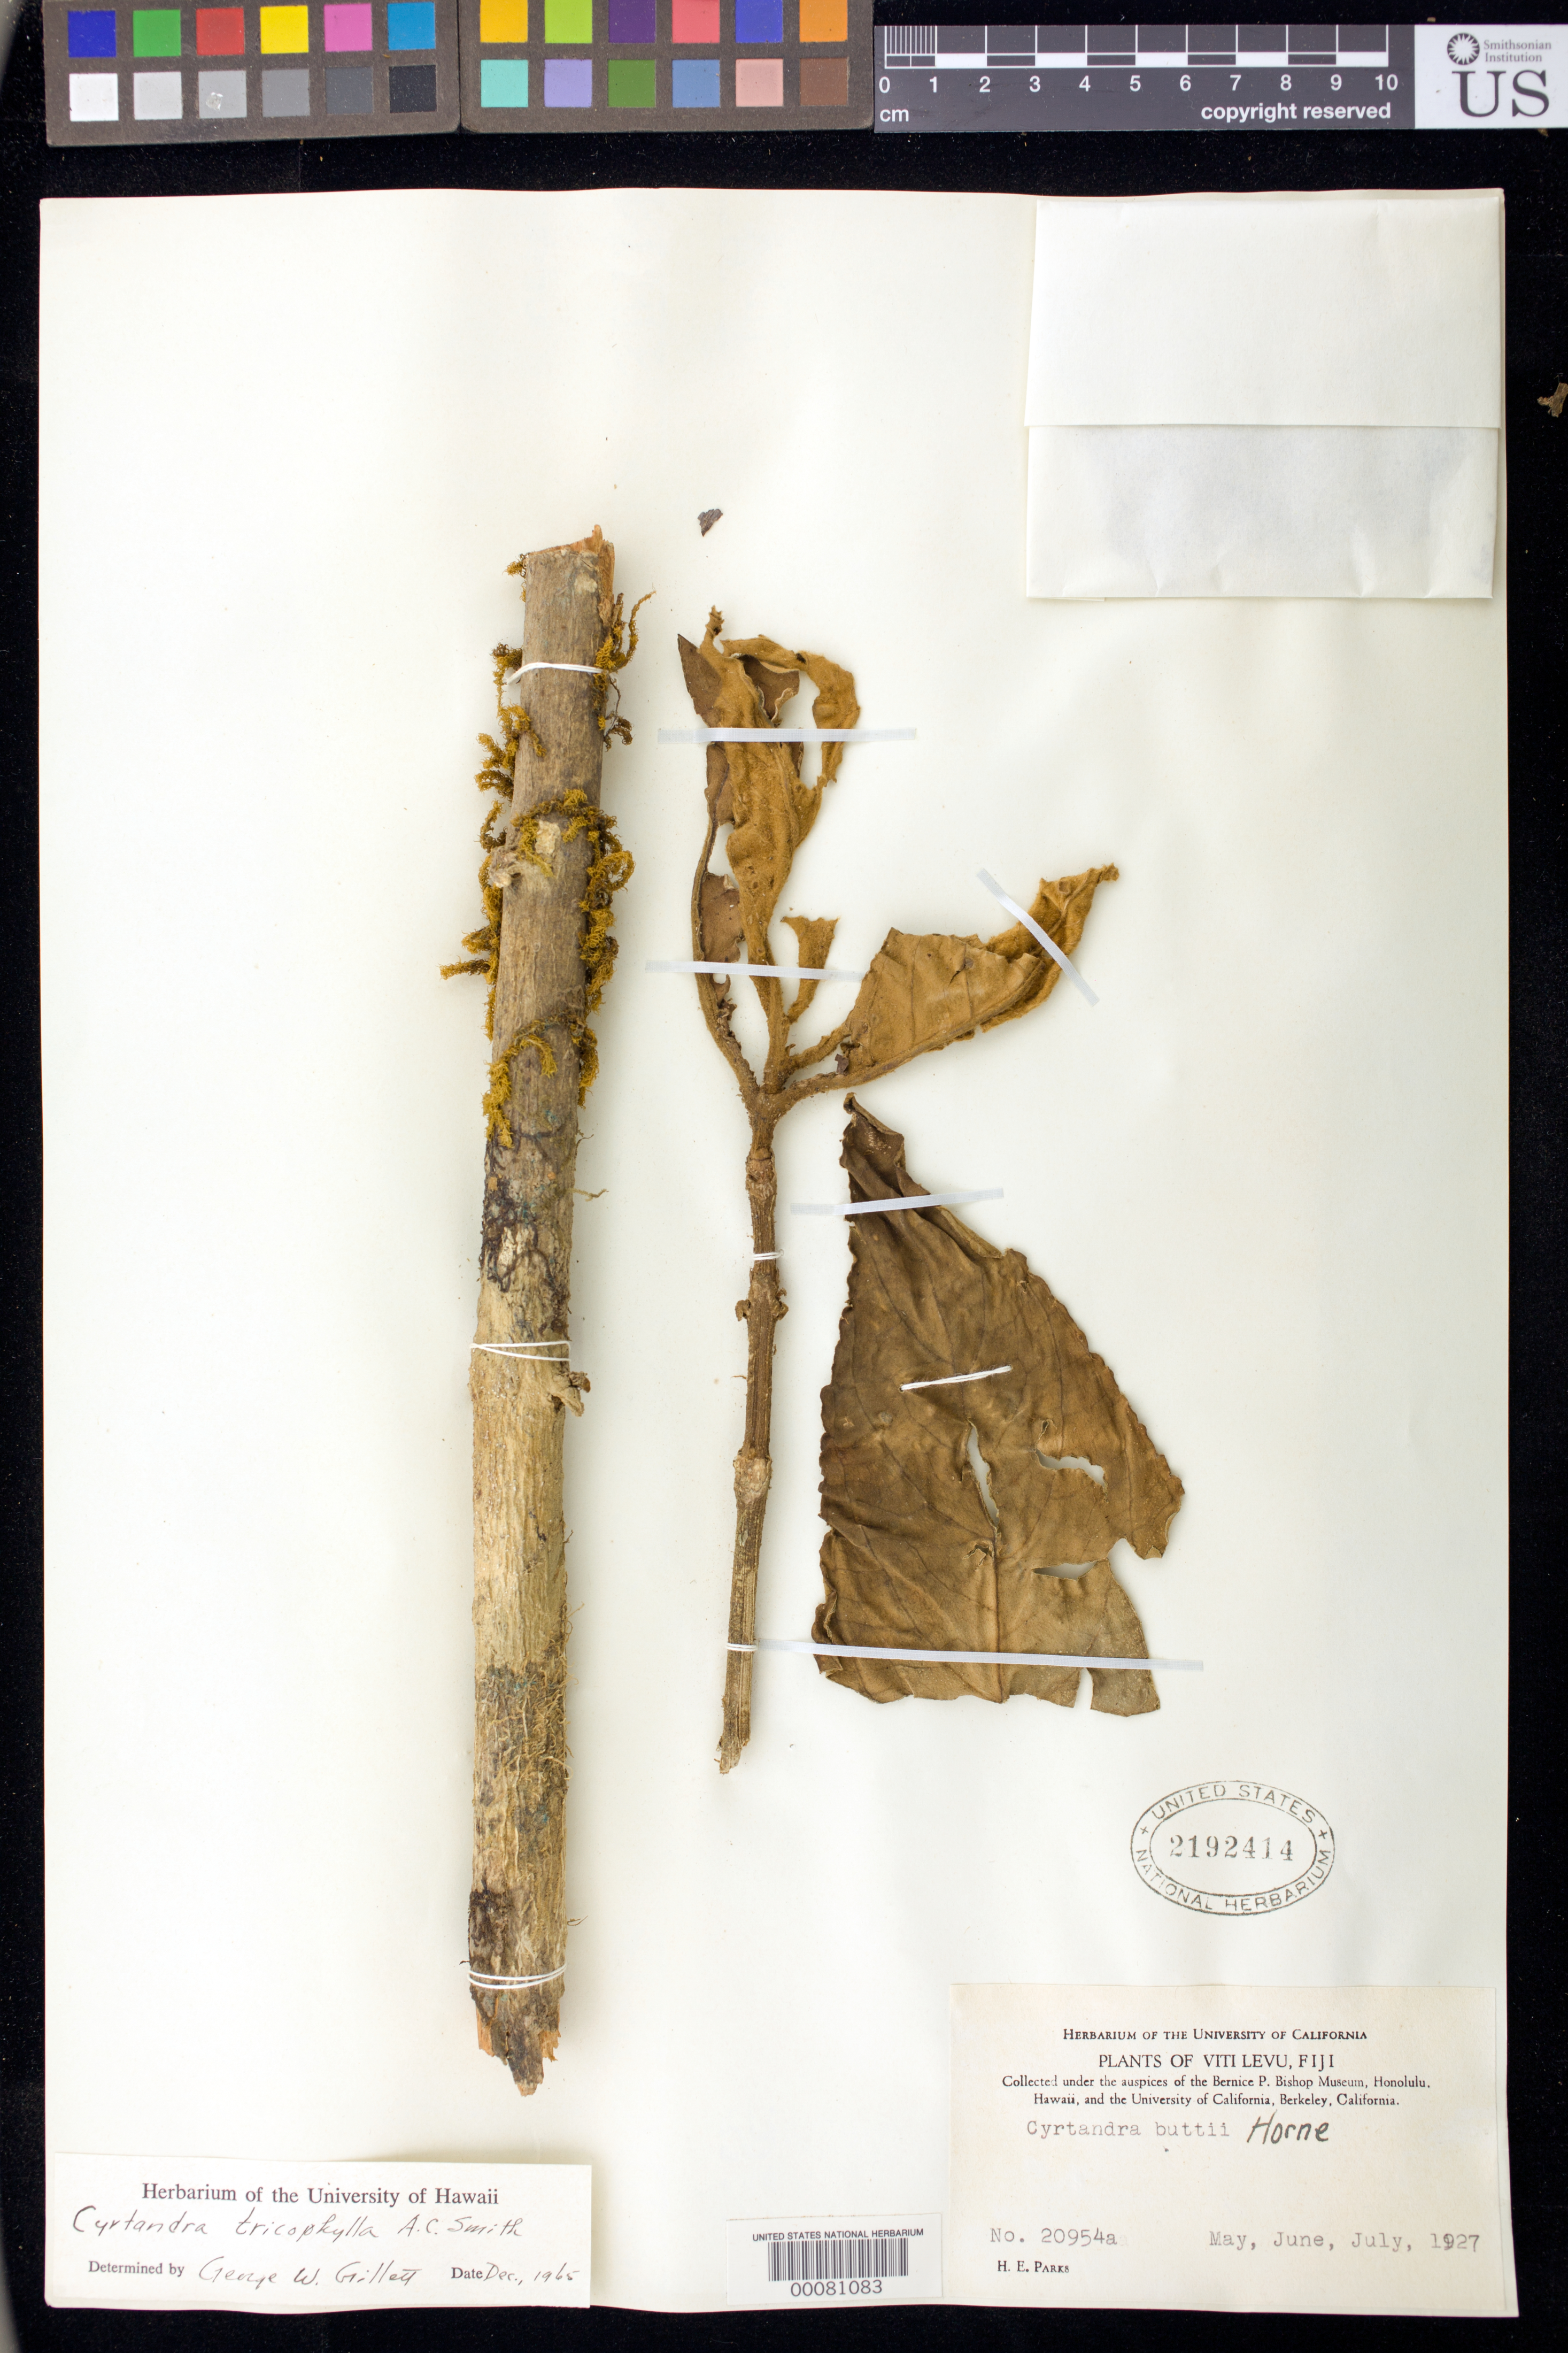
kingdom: Plantae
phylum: Tracheophyta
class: Magnoliopsida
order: Lamiales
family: Gesneriaceae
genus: Cyrtandra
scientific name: Cyrtandra trichophylla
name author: A.C. Sm.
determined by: Gillett, G. W.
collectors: H. E. Parks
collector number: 20954 A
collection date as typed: May-Jul 1927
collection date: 1927-05/1927-07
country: Fiji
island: Viti Levu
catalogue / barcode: US 2192414